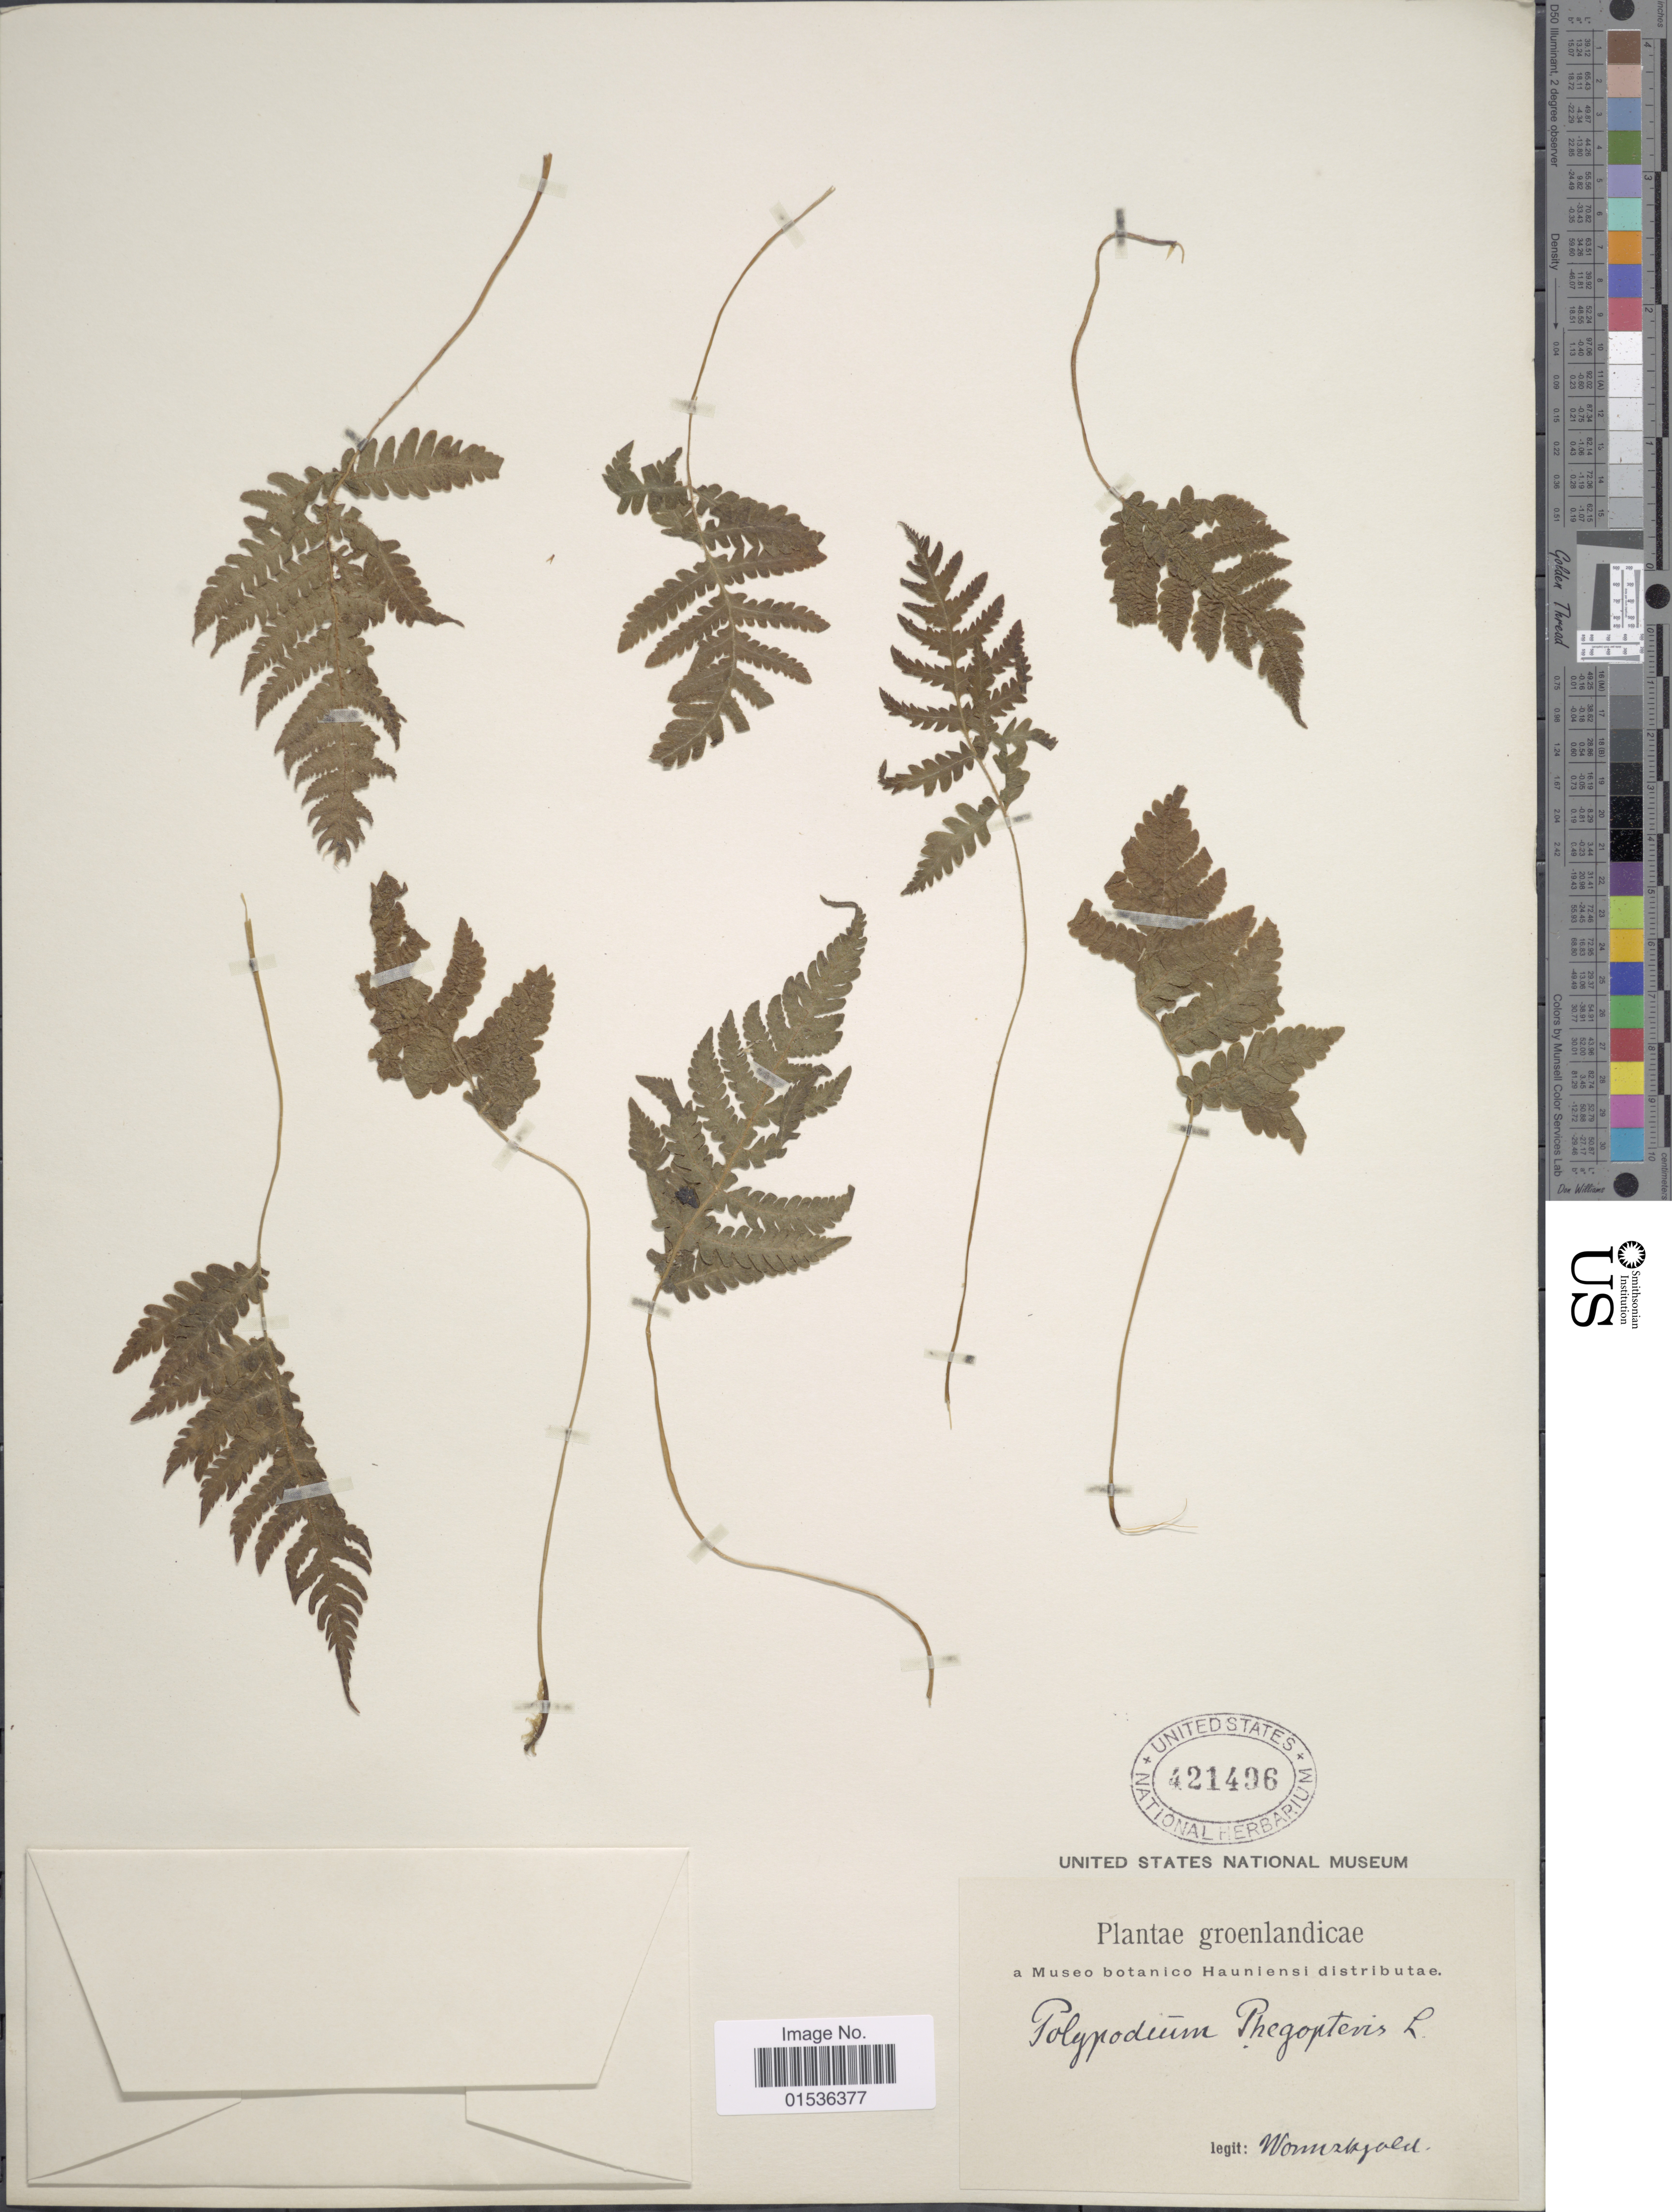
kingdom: Plantae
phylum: Tracheophyta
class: Polypodiopsida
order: Polypodiales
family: Thelypteridaceae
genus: Phegopteris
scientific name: Phegopteris connectilis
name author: (Michx.) Watt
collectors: Wormzkjold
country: Greenland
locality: Groenlandicae.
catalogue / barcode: US 421496